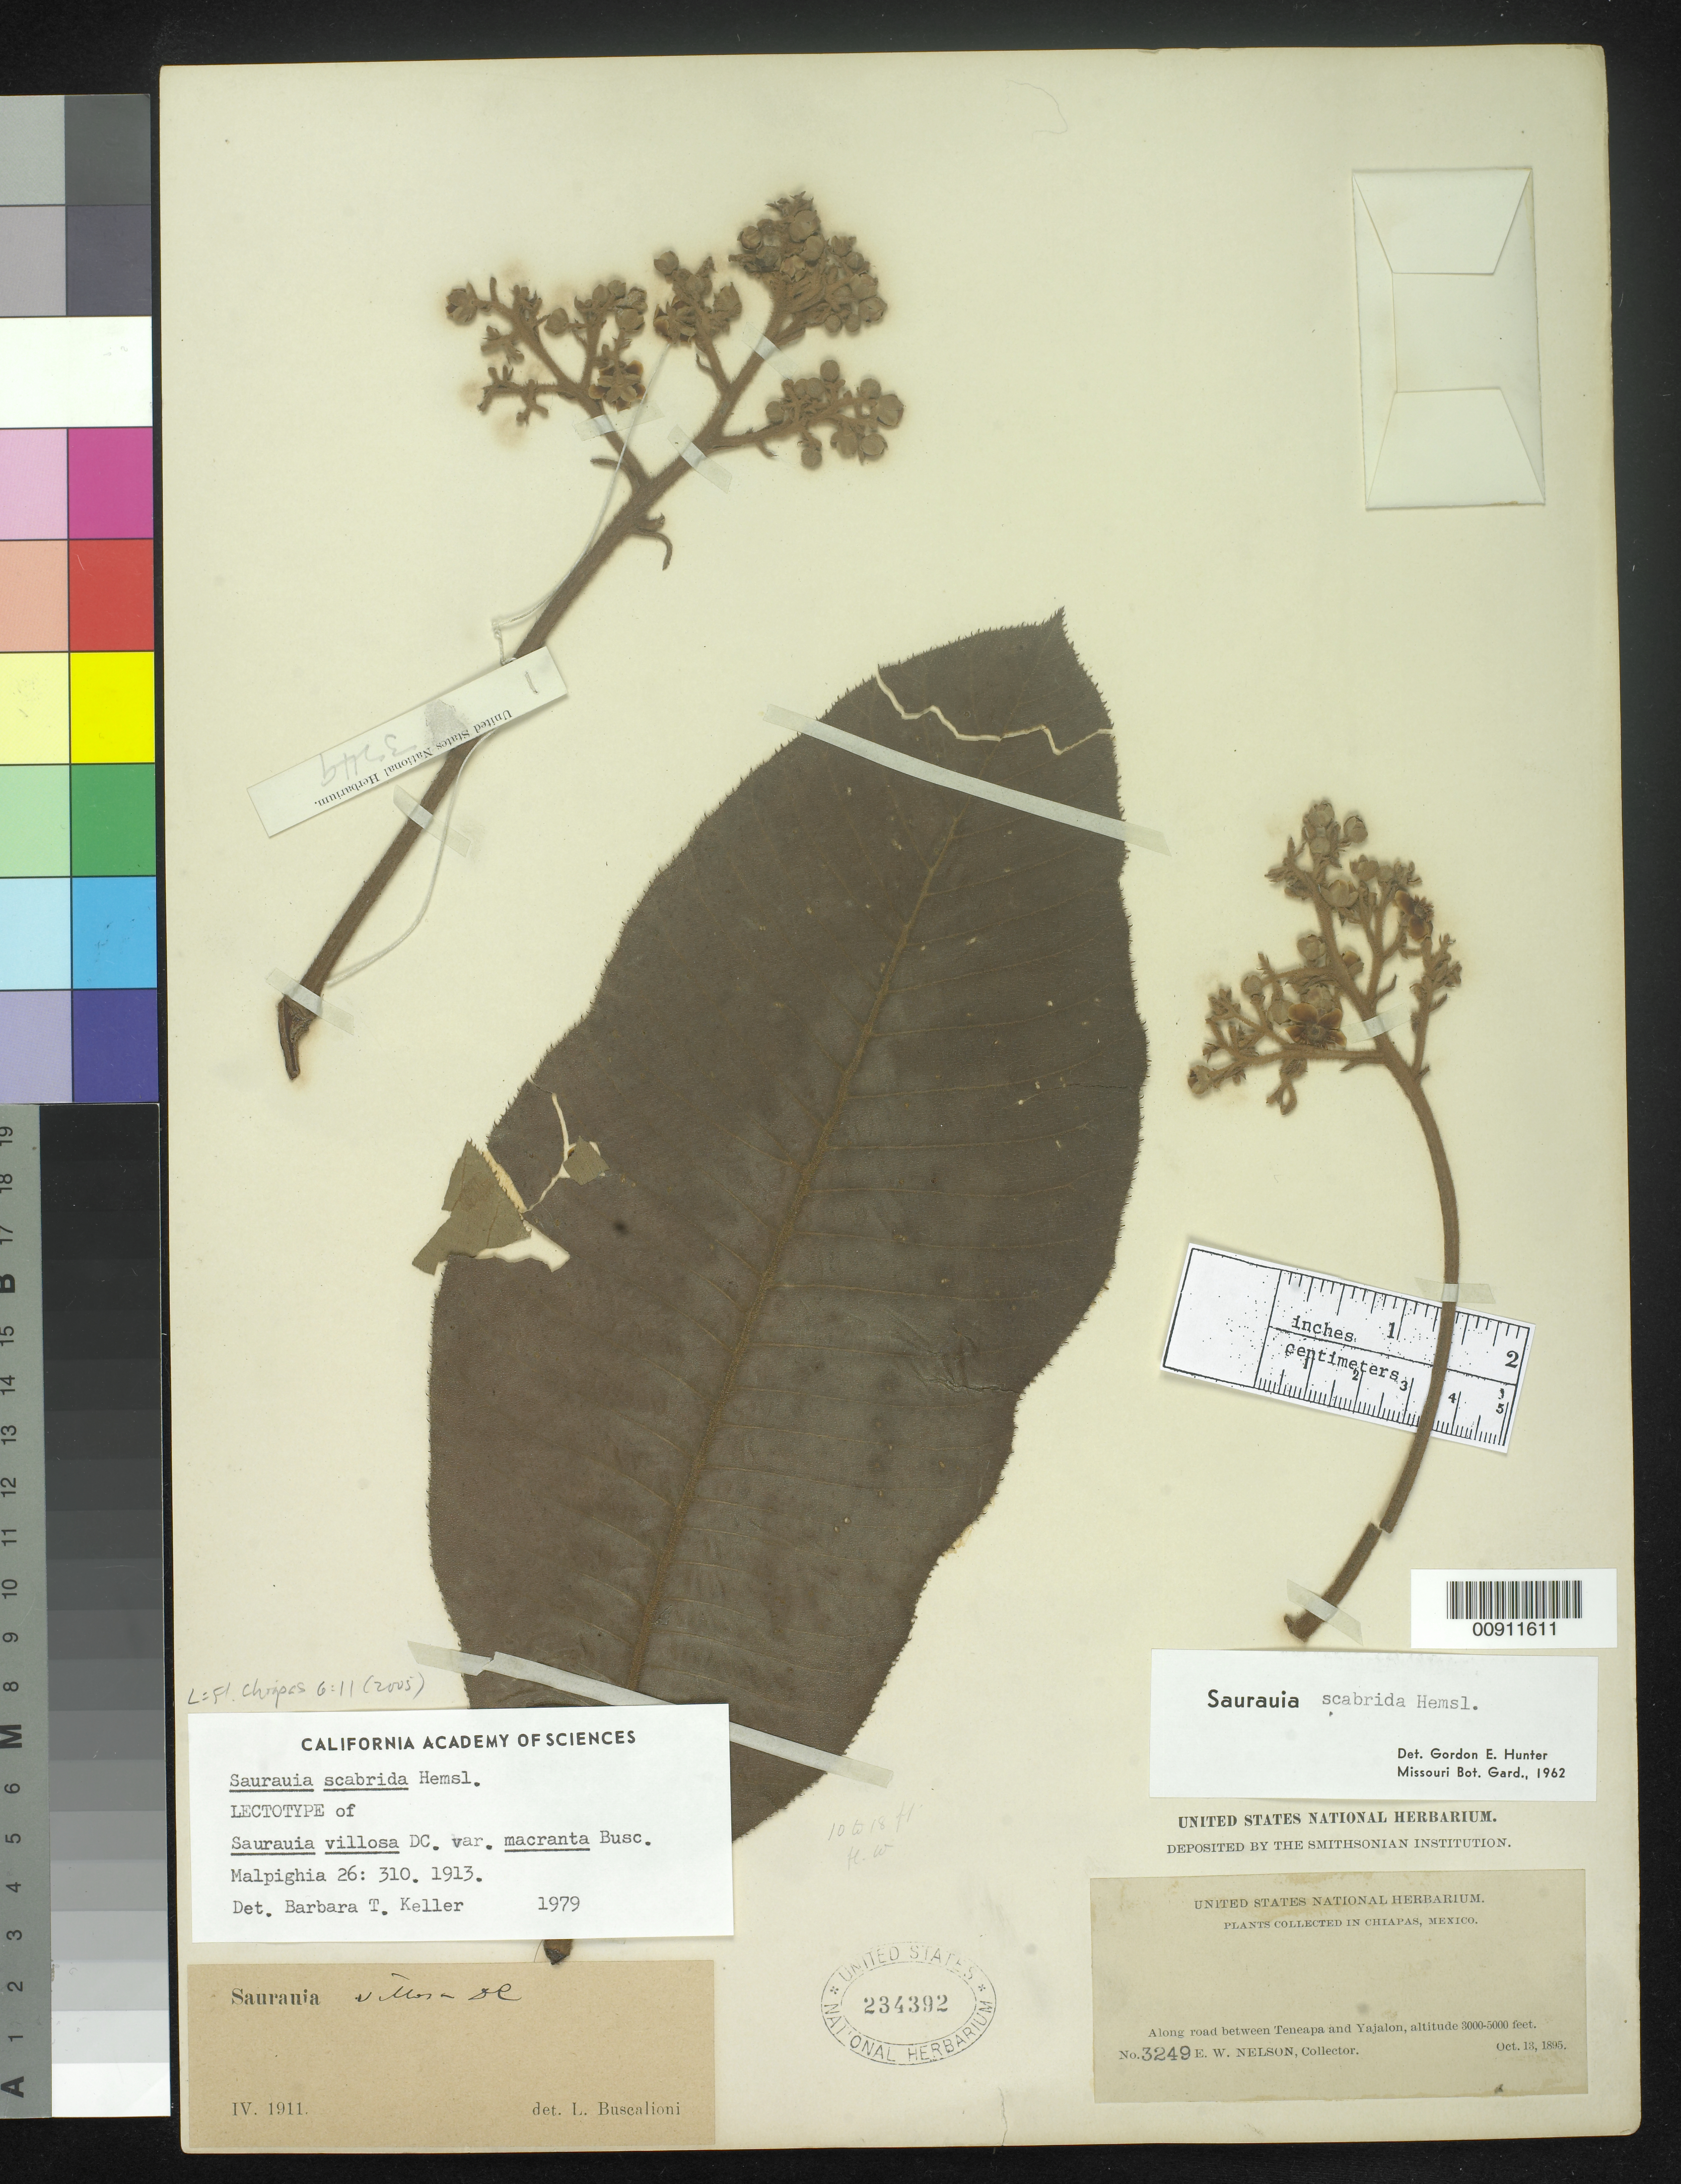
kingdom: Plantae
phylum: Tracheophyta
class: Magnoliopsida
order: Ericales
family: Actinidiaceae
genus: Saurauia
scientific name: Saurauia villosa var. macranta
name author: Buscal.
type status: Lectotype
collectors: E. W. Nelson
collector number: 3249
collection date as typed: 13 Oct 1895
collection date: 1895-10-13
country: Mexico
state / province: Chiapas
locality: Along road between Teneapa an dYajalon.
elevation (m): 914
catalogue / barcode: US 234392